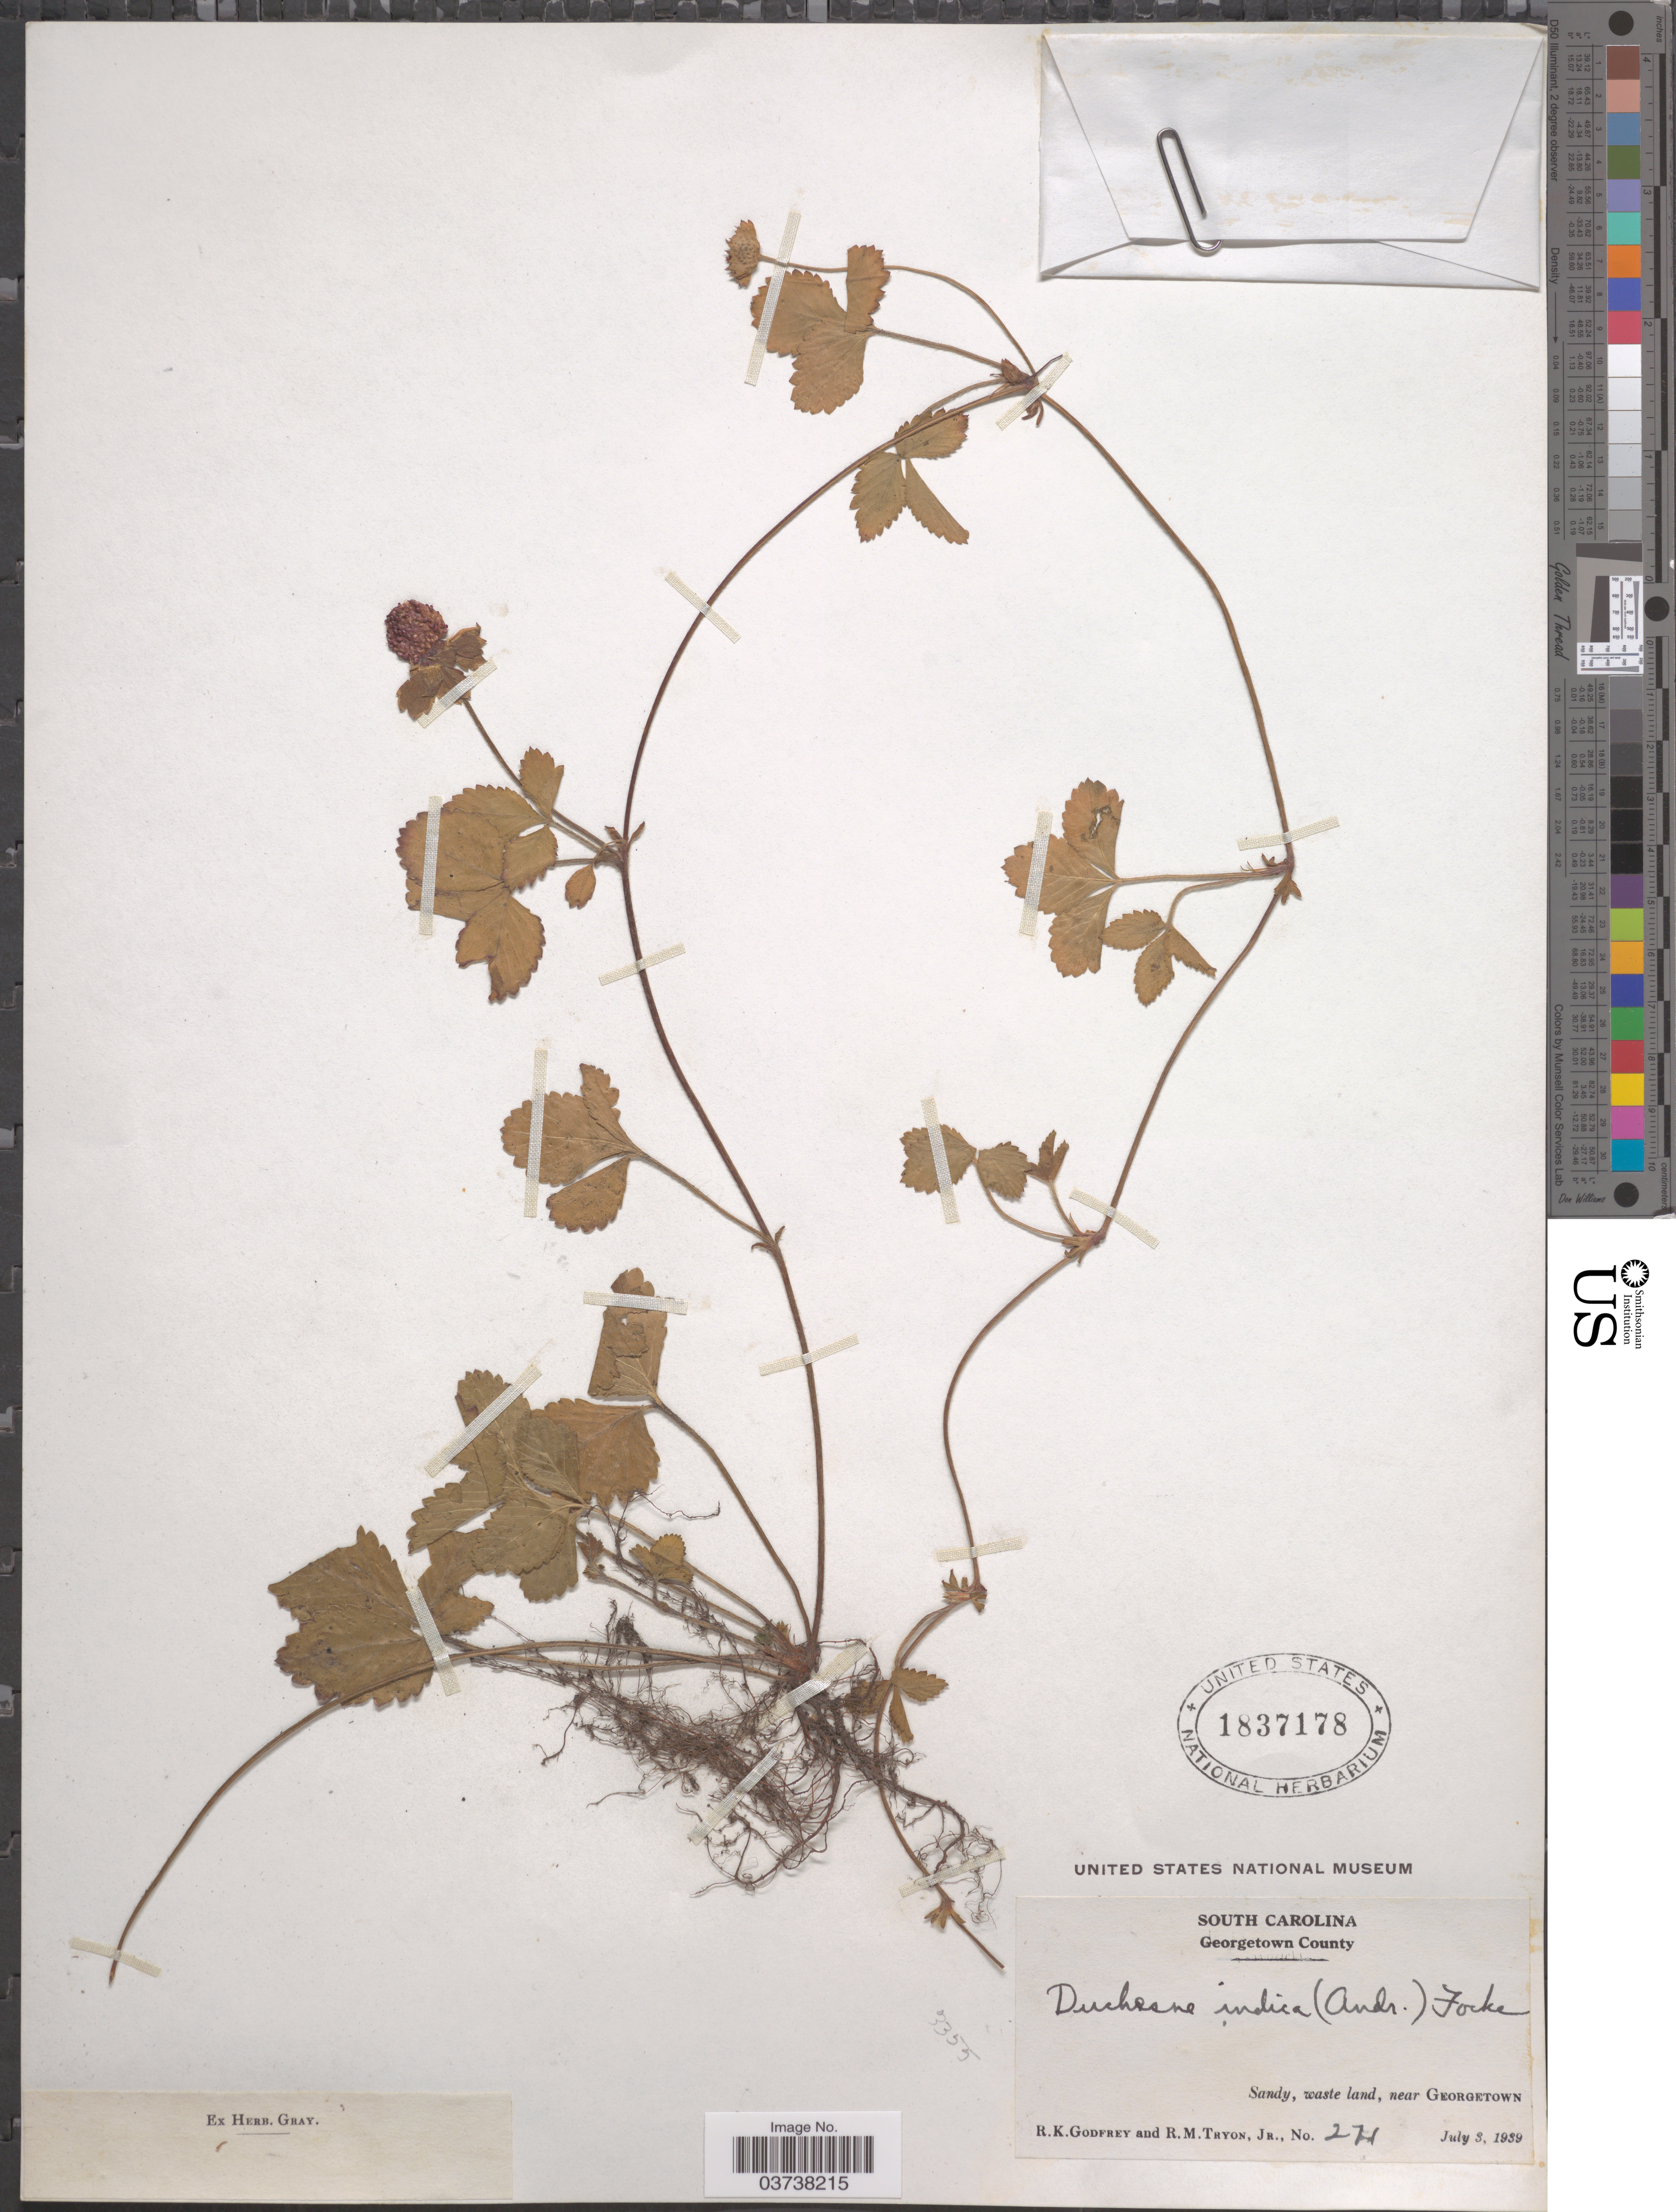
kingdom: Plantae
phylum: Tracheophyta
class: Magnoliopsida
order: Rosales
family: Rosaceae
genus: Potentilla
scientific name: Potentilla indica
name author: (Andrews) Th. Wolf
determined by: Strong, Mark T., (BOT), Smithsonian Institution - National Museum of Natural History (UNITED STATES)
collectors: R. K. Godfrey & R. Tryon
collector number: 271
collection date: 1939-07-03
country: United States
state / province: South Carolina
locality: Georgetown County. Near Georgetown.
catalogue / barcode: US 1837178